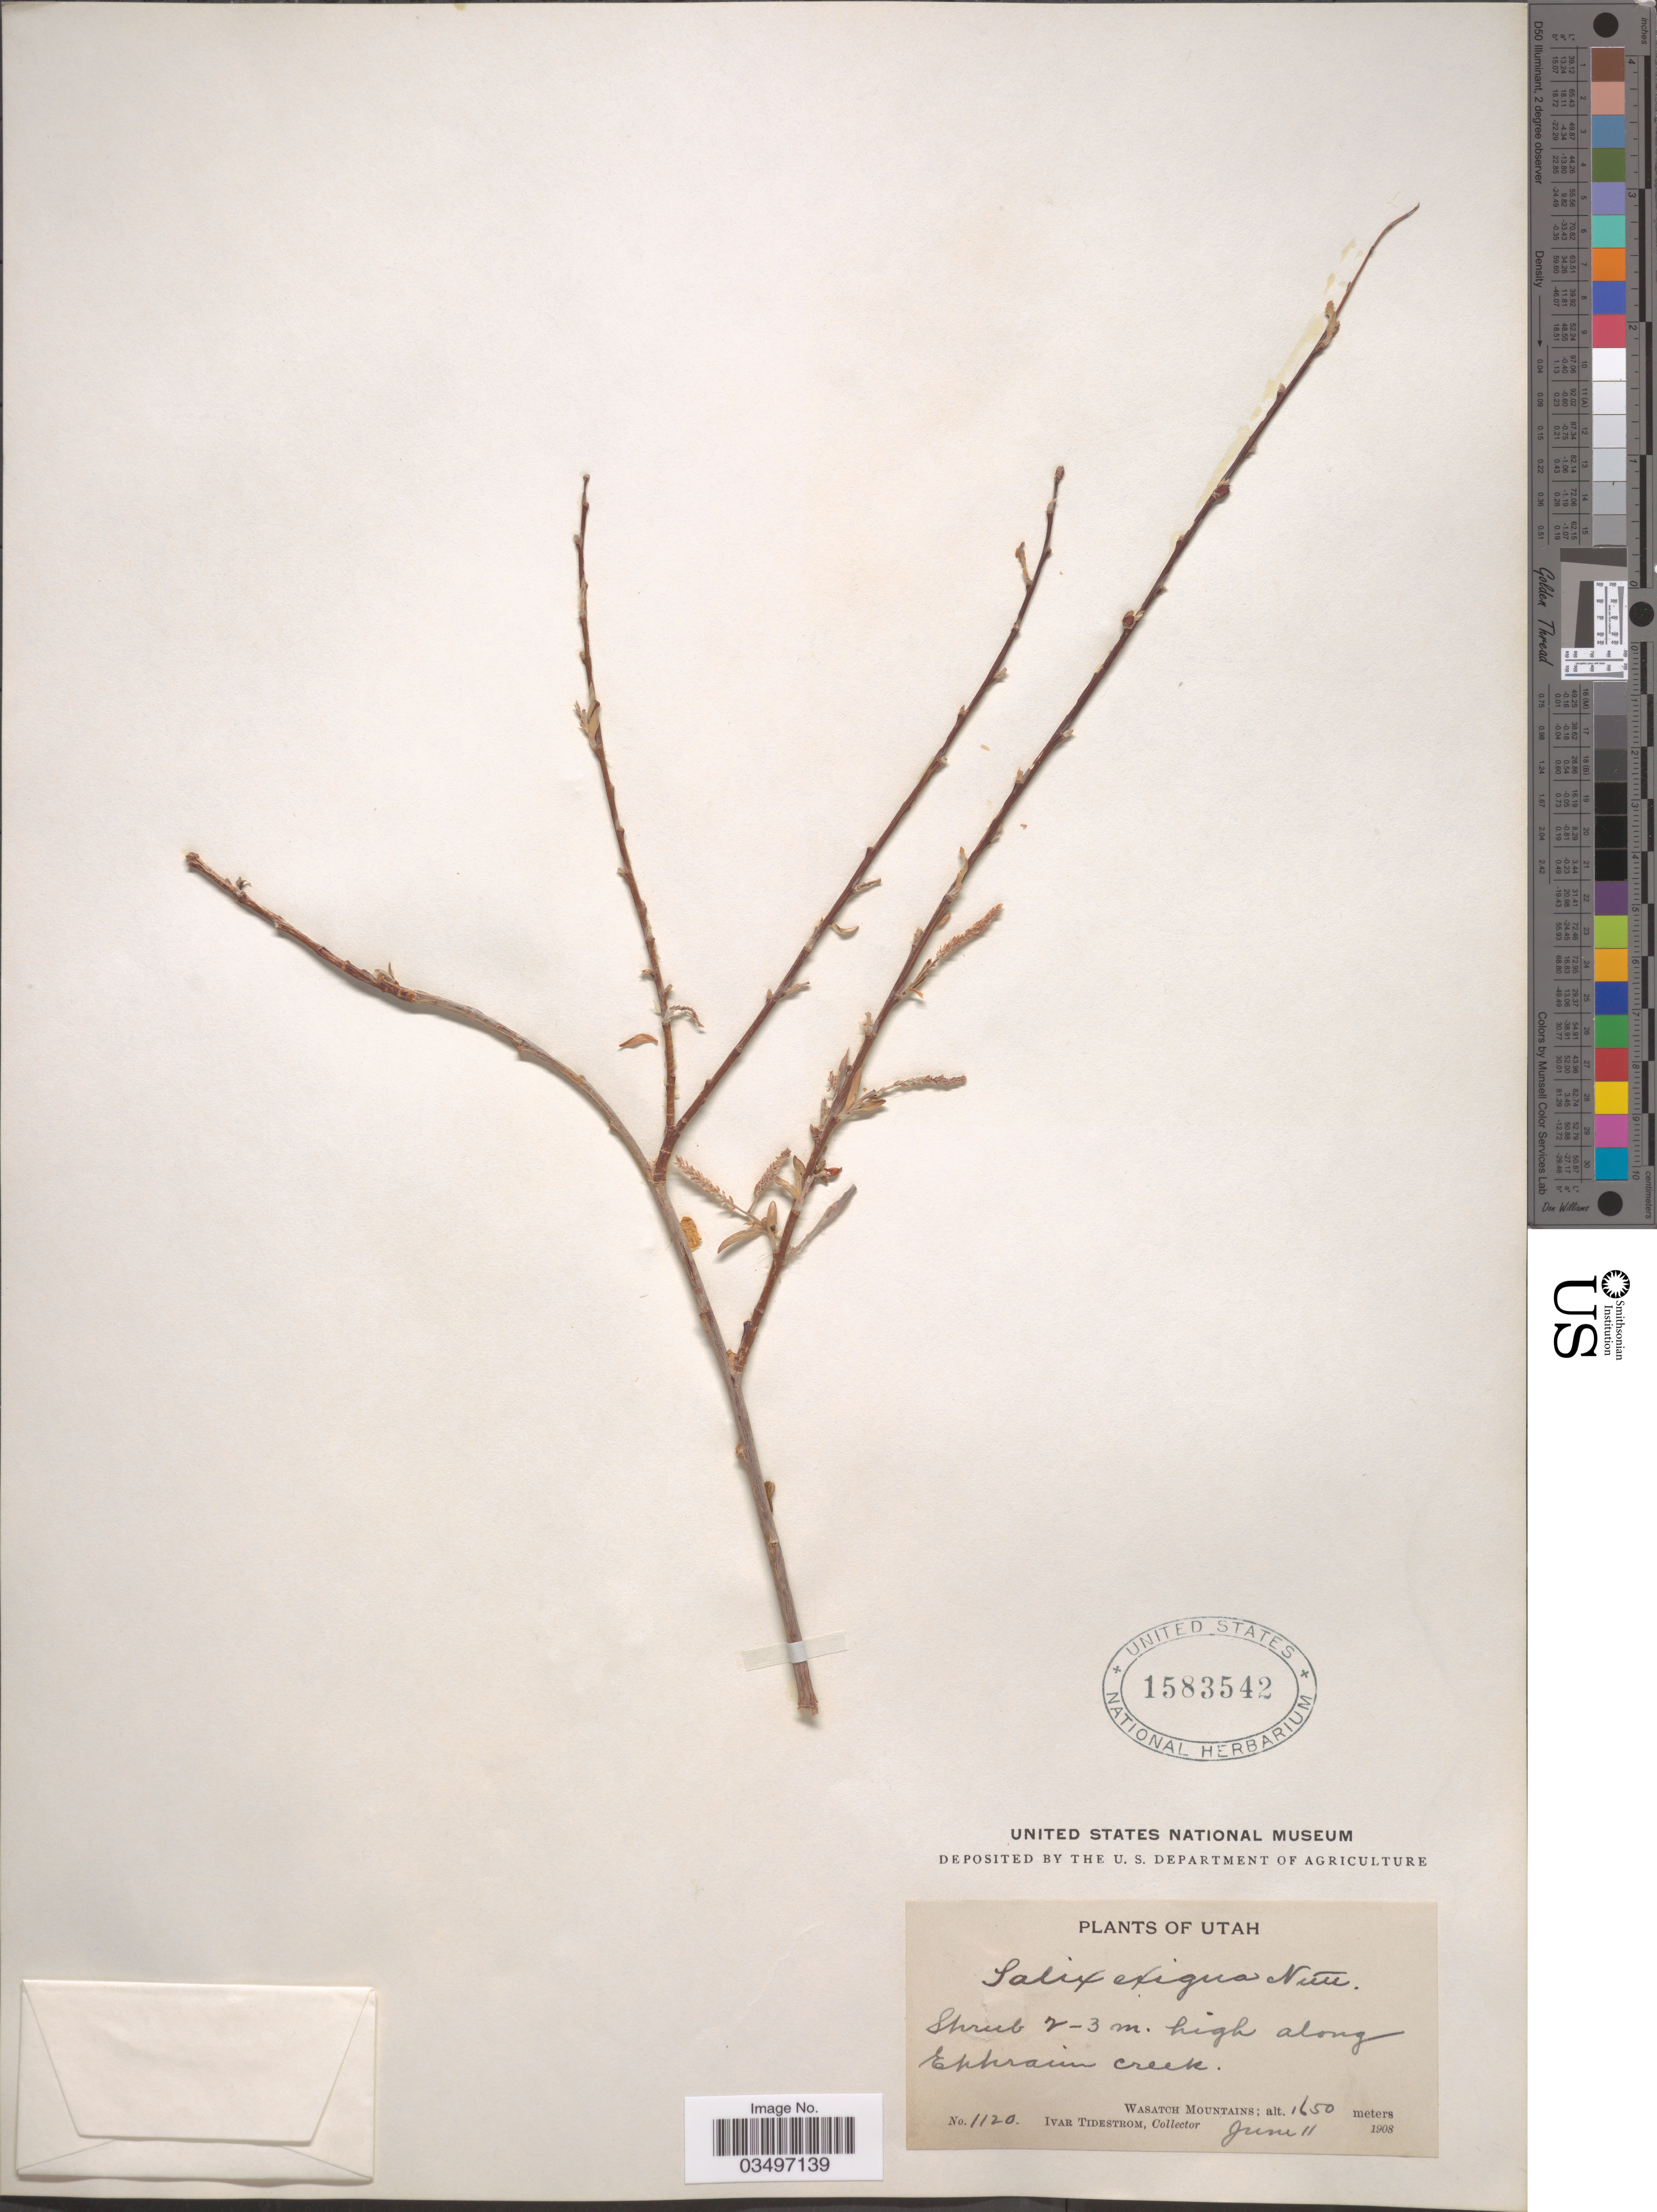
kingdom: Plantae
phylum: Tracheophyta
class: Magnoliopsida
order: Malpighiales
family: Salicaceae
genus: Salix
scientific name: Salix exigua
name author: Nutt.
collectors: I. F. Tidestrom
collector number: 1120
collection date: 1908-06-11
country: United States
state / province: Utah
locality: Along Ephraim Creek. Wasatch Mountains.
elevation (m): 1650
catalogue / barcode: US 1583542